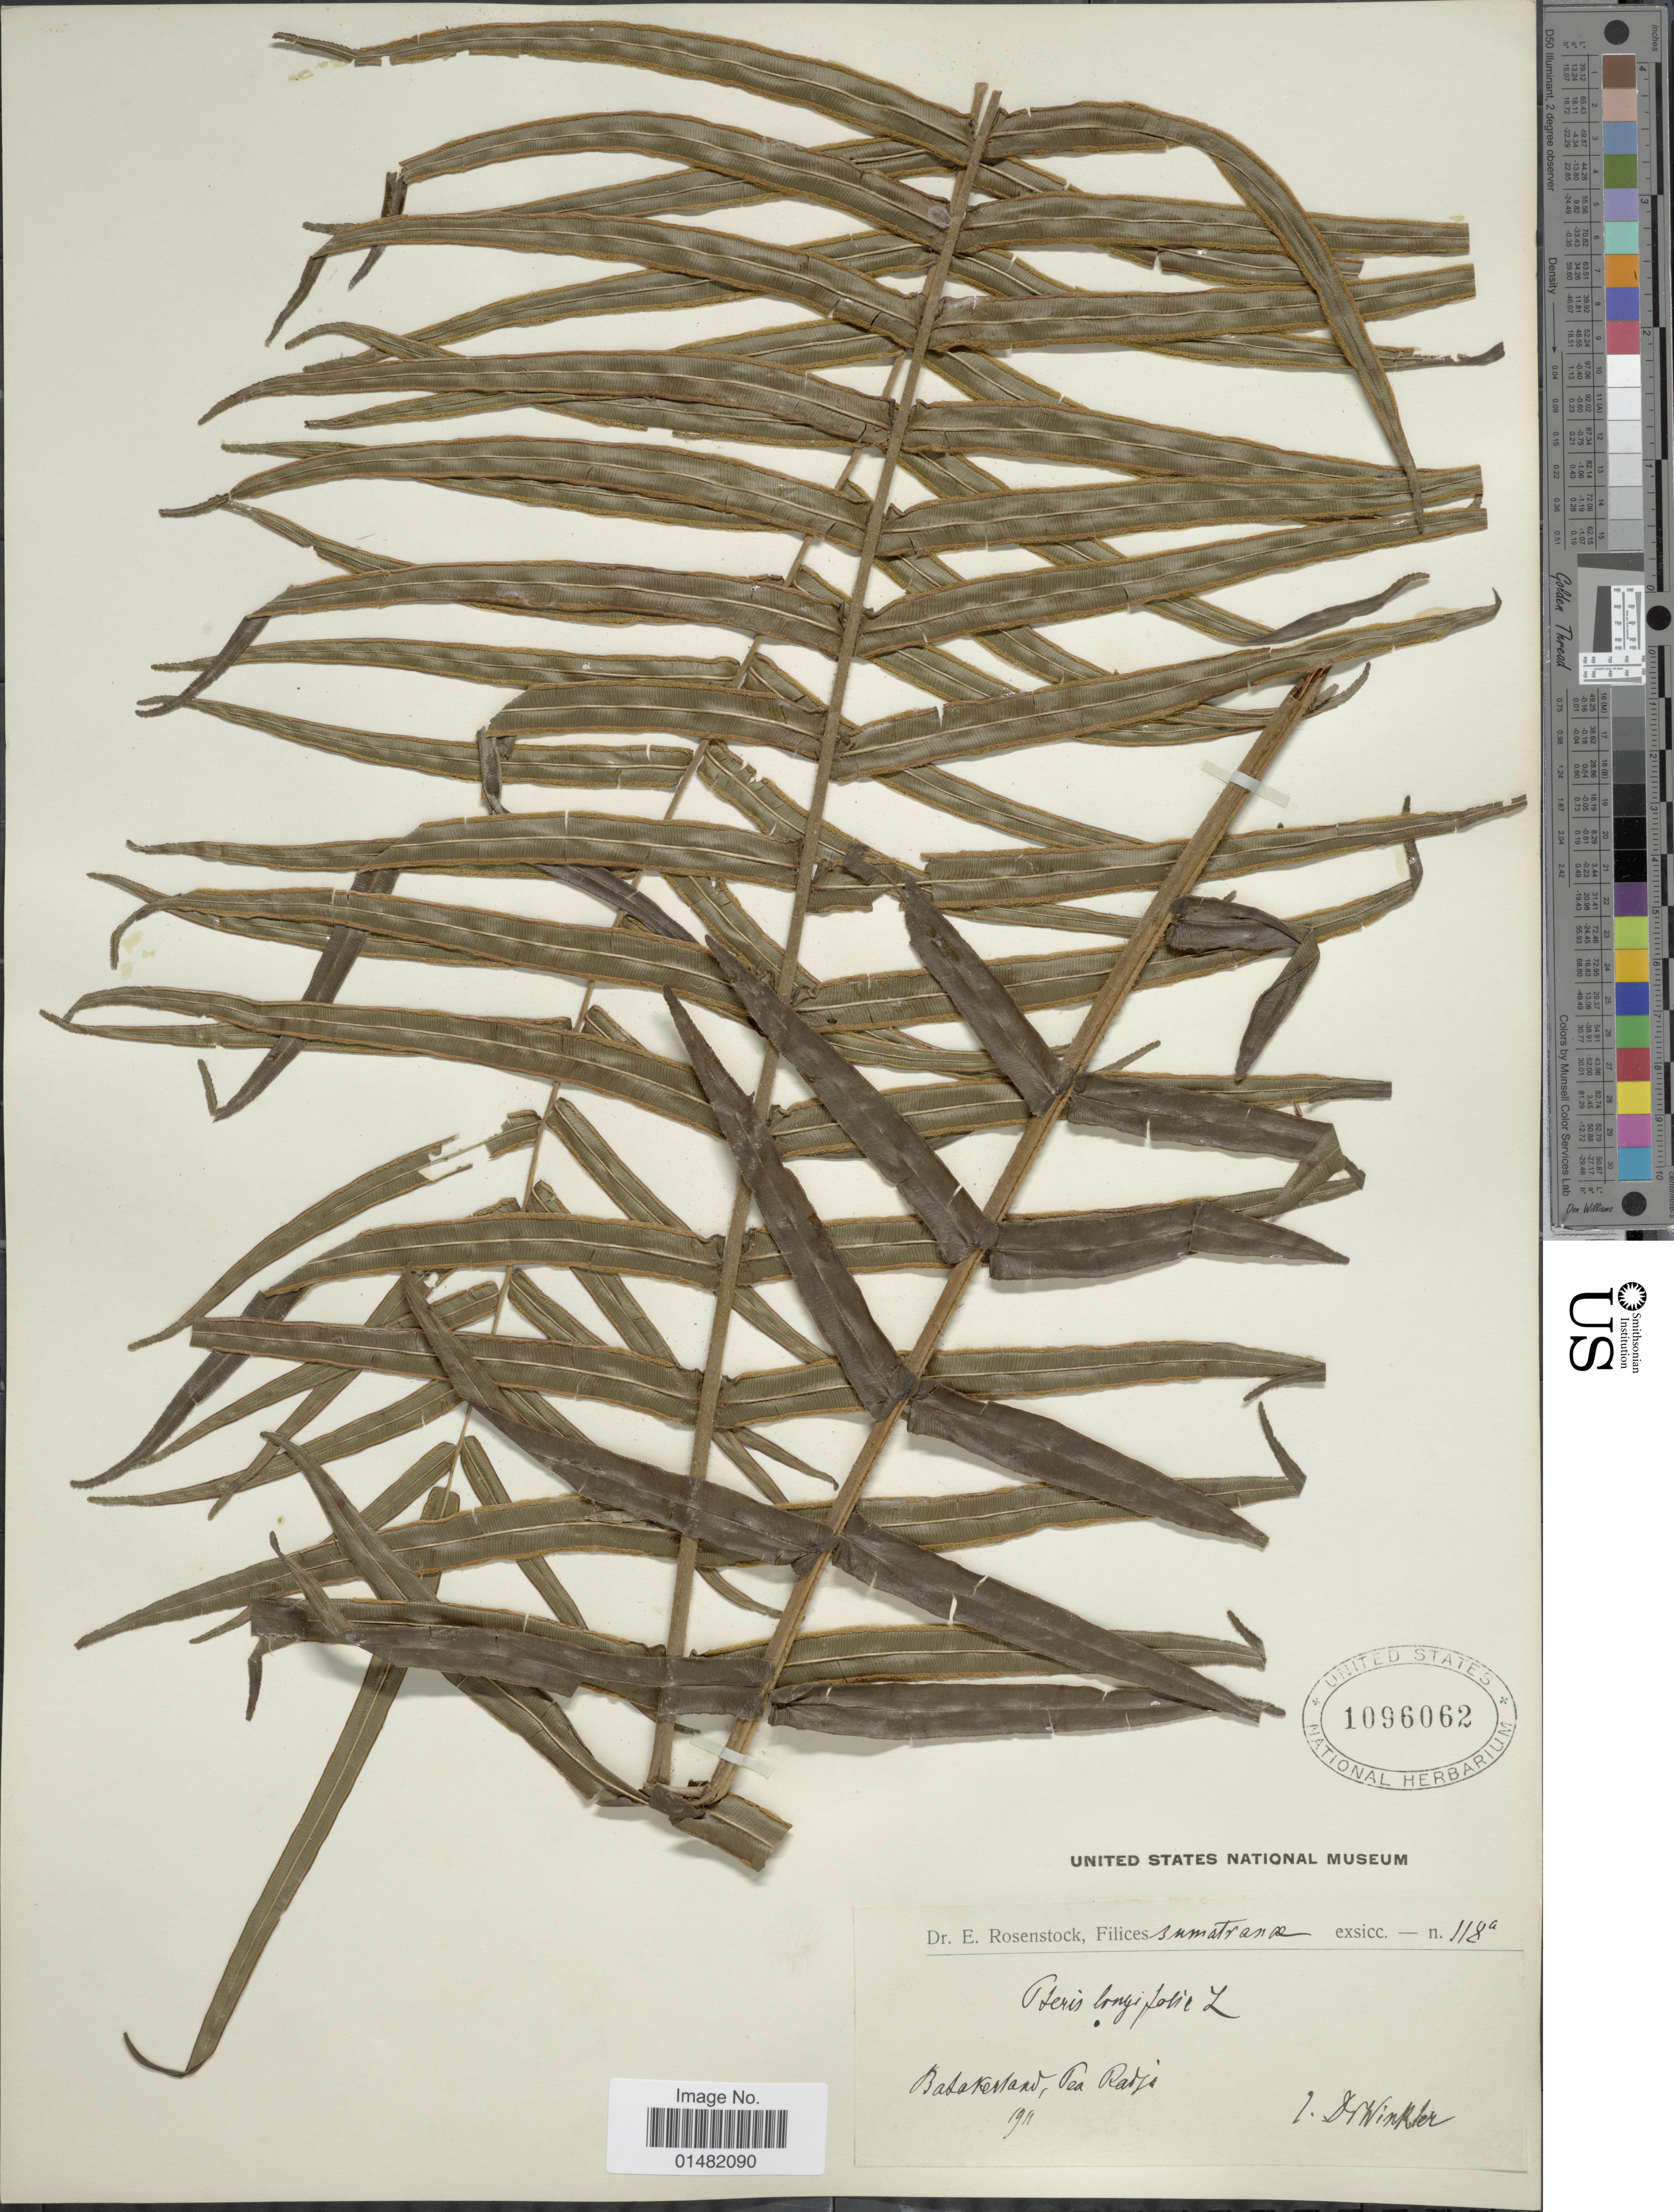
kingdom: Plantae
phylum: Tracheophyta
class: Polypodiopsida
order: Polypodiales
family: Pteridaceae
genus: Pteris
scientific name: Pteris vittata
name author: L.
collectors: -. Winkler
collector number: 118a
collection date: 1911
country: Indonesia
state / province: Sumatra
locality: Batakerland, Tea Radja [interpreted]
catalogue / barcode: US 1096062